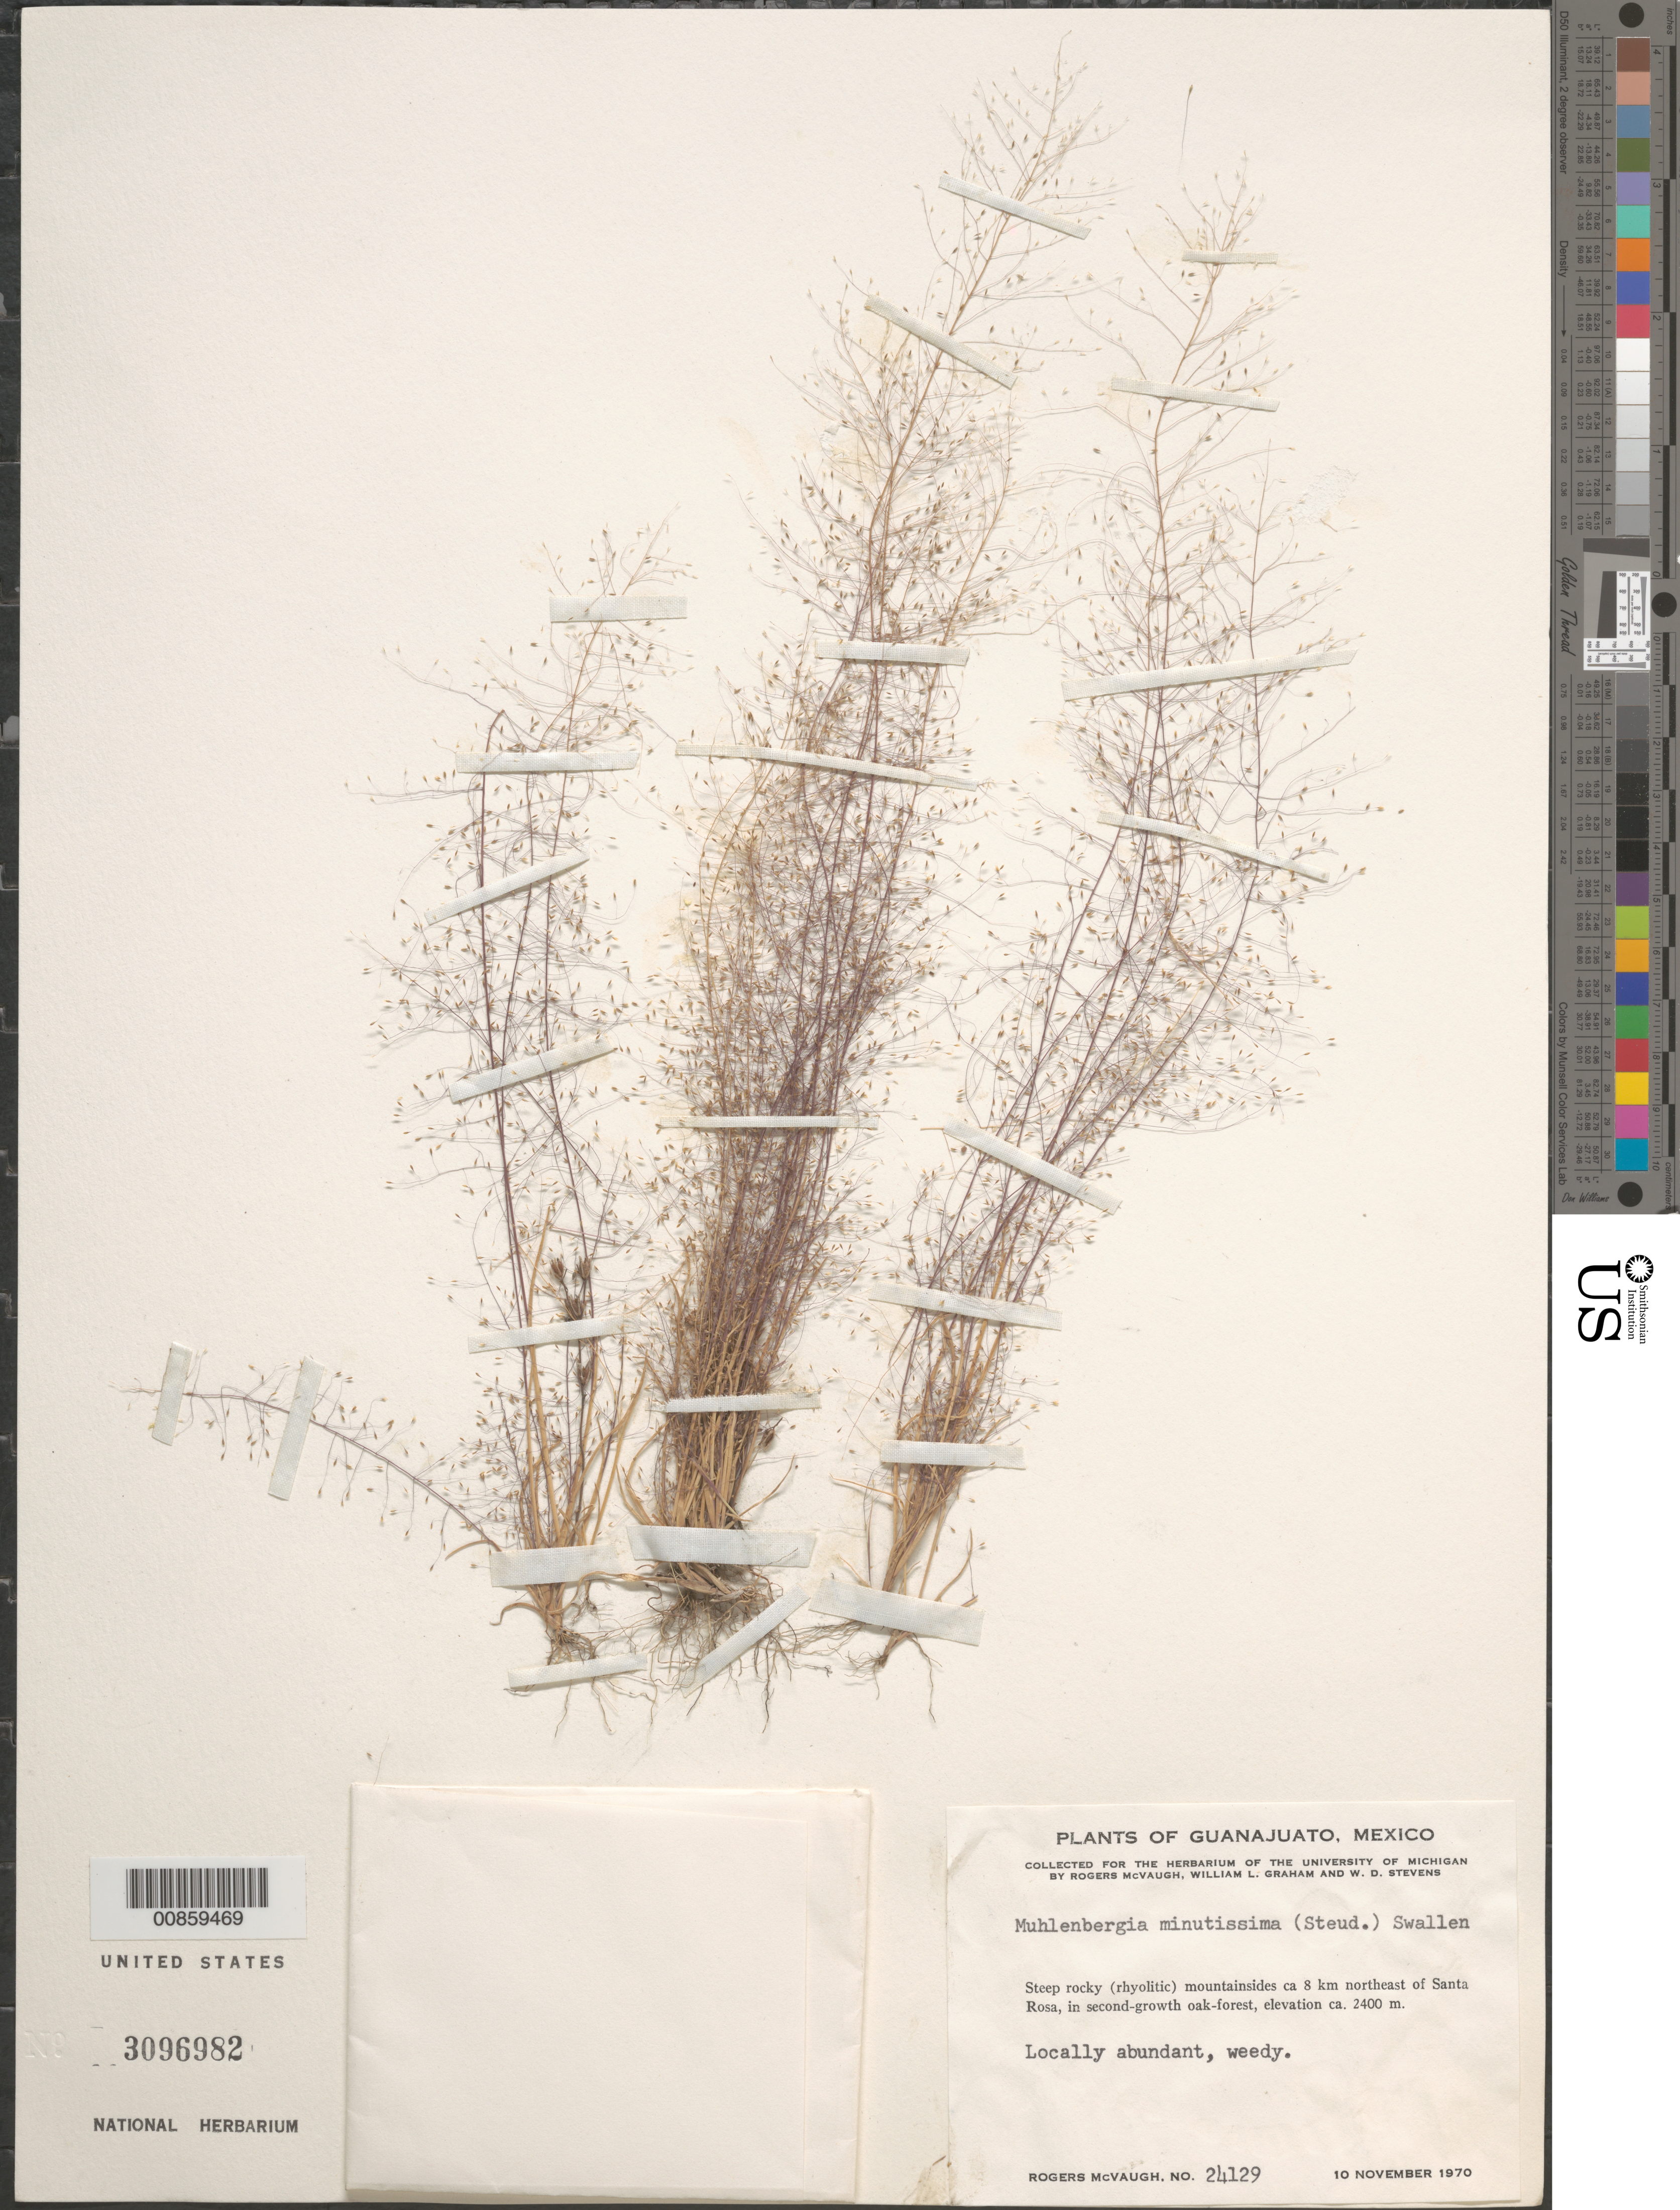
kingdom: Plantae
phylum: Tracheophyta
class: Liliopsida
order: Poales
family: Poaceae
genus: Muhlenbergia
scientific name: Muhlenbergia minutissima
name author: (Steud.) Swallen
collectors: R. McVaugh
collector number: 24129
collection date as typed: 10 Nov 1970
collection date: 1970-11-10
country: Mexico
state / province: Guanajuato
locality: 8 km NE of Santa Rosa, Gto.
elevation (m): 2400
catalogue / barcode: US 3096982